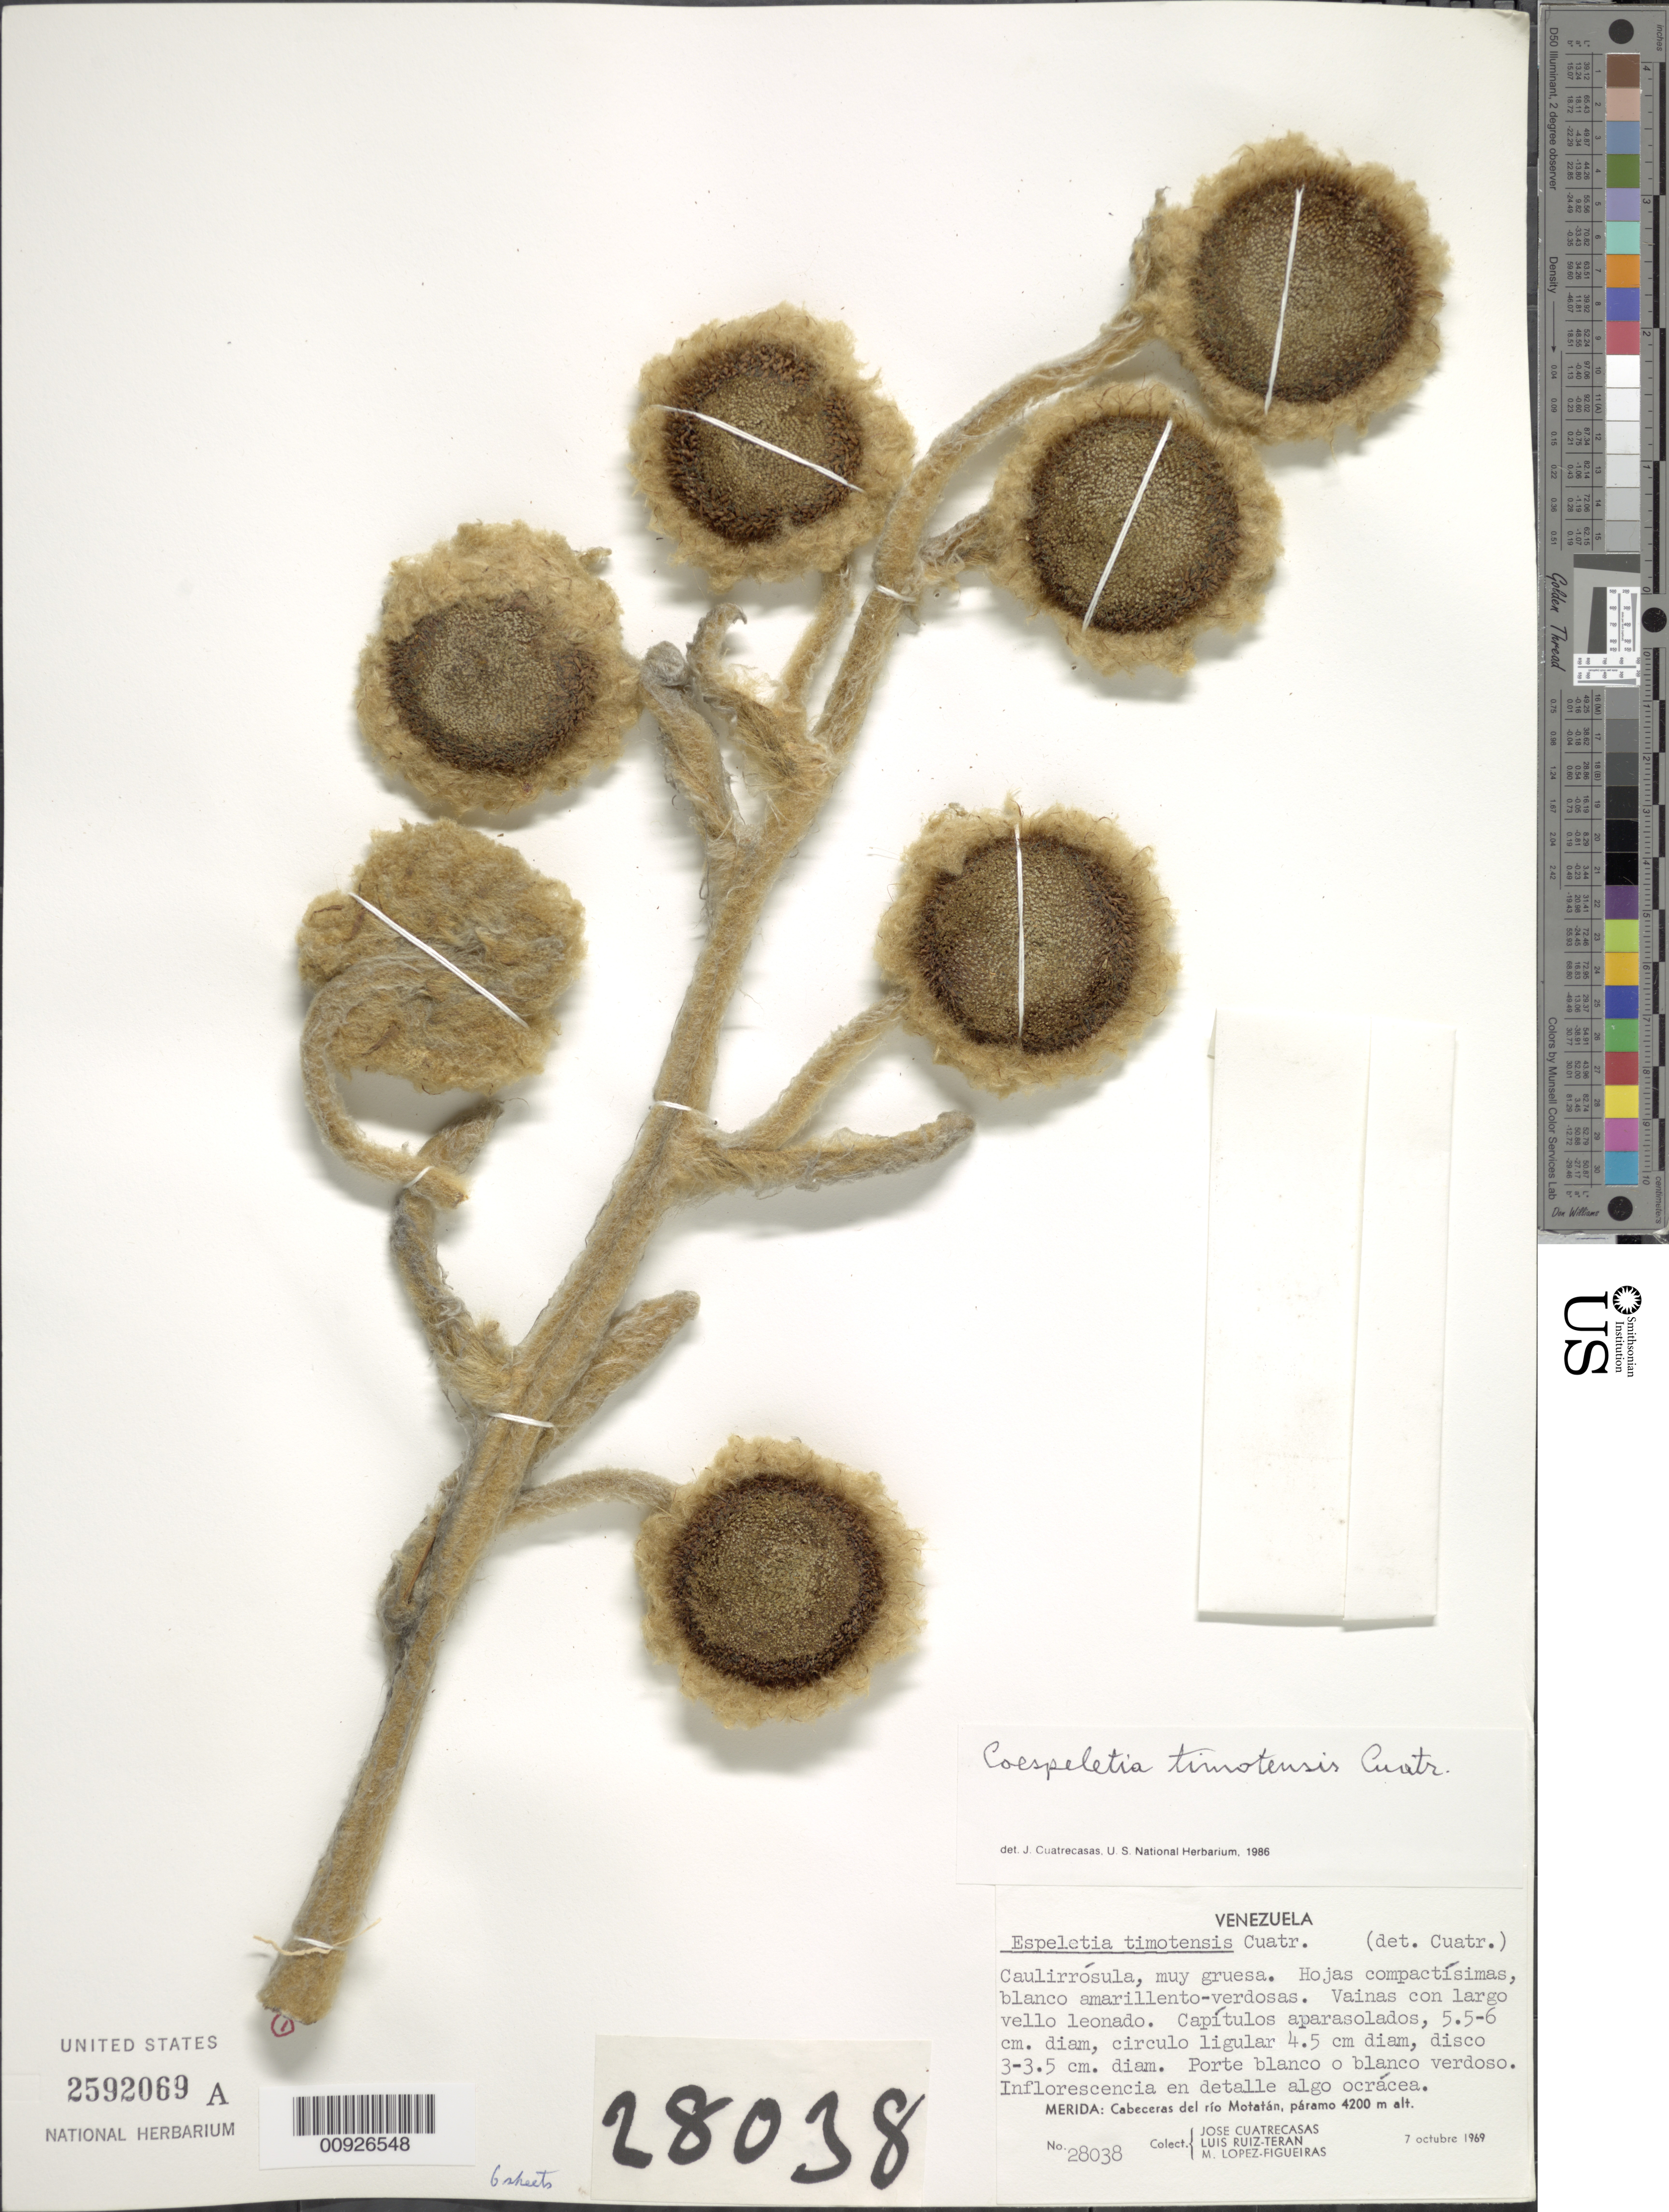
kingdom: Plantae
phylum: Tracheophyta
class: Magnoliopsida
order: Asterales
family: Asteraceae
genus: Coespeletia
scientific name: Coespeletia timotensis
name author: (Cuatrec.) Cuatrec.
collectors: J. Cuatrecasas, L. E. Ruíz-Terán & M. López Figueiras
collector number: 28038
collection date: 1969-10-07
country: Venezuela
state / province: Mérida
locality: Cabeceras del Río Motatán, páramo.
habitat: Páramo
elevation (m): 4200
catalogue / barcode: US 2592069A